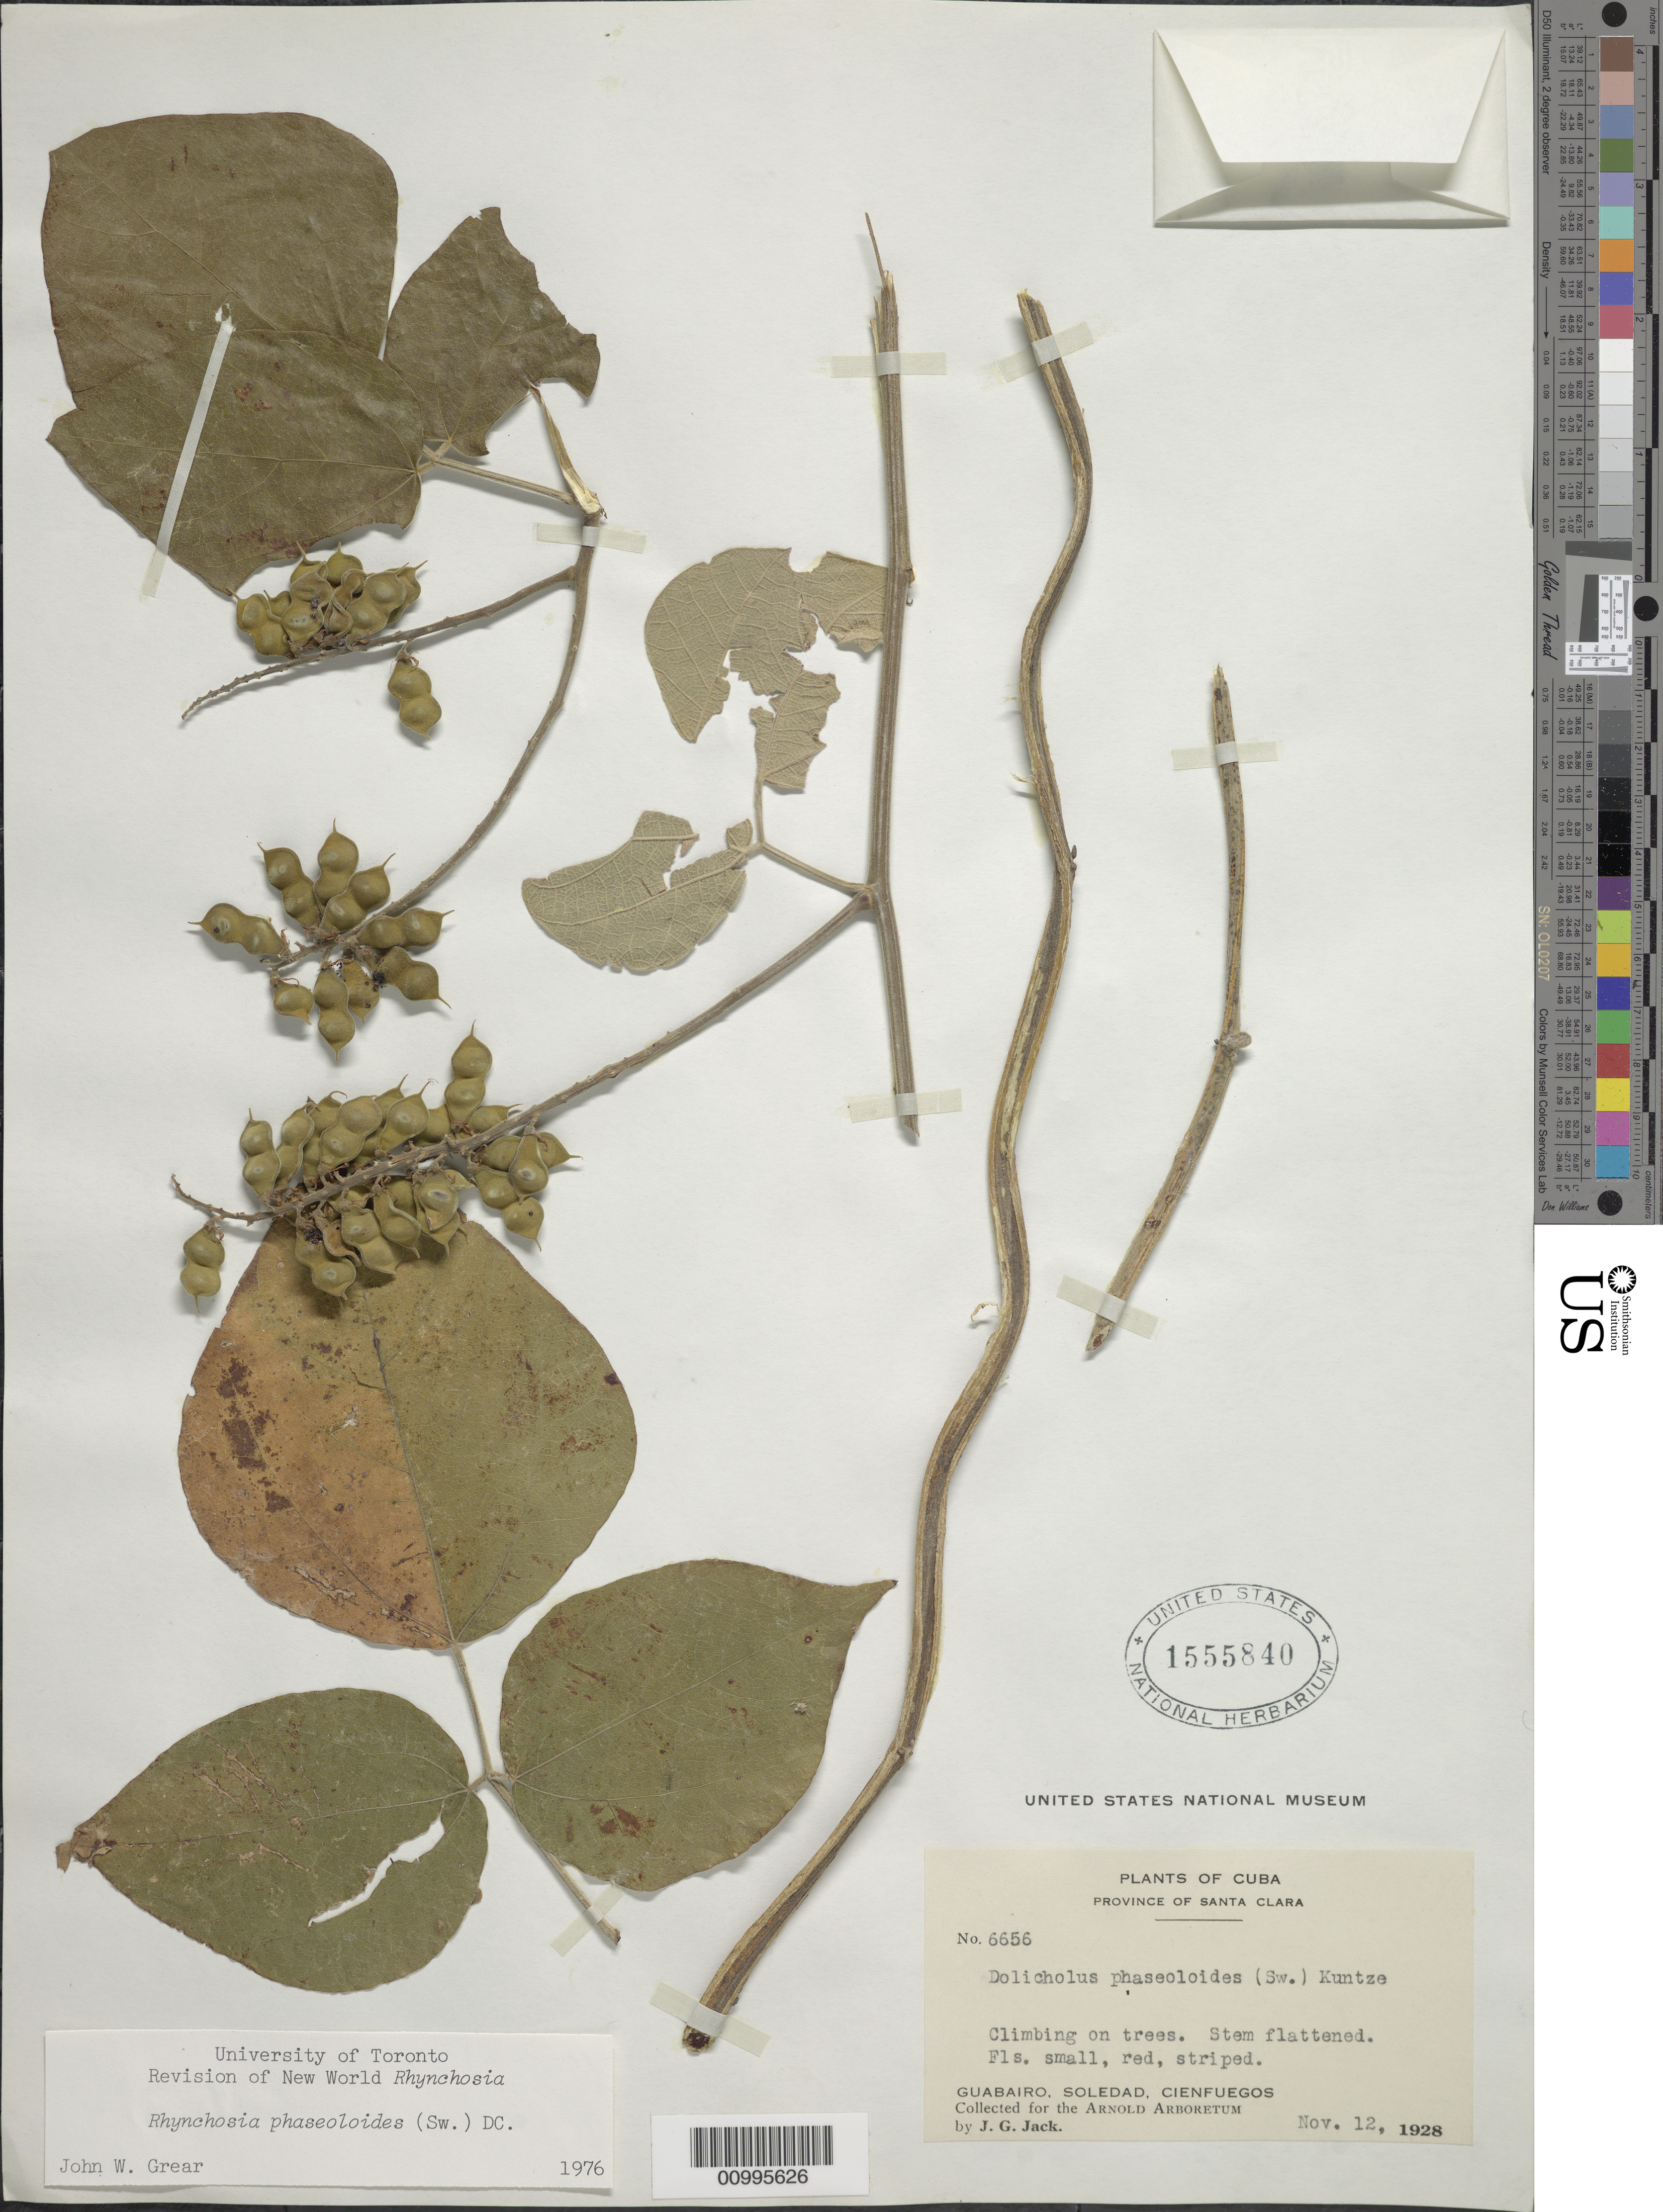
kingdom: Plantae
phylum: Tracheophyta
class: Magnoliopsida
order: Fabales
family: Fabaceae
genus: Rhynchosia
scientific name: Rhynchosia phaseoloides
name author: (Sw.) DC.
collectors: J. G. Jack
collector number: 6656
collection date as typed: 12 Nov 1928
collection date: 1928-11-12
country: Cuba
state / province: Cienfuegos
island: Cuba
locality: Province of Santa Clara Guabairo, Soledad, Cienfuegos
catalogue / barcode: US 1555840